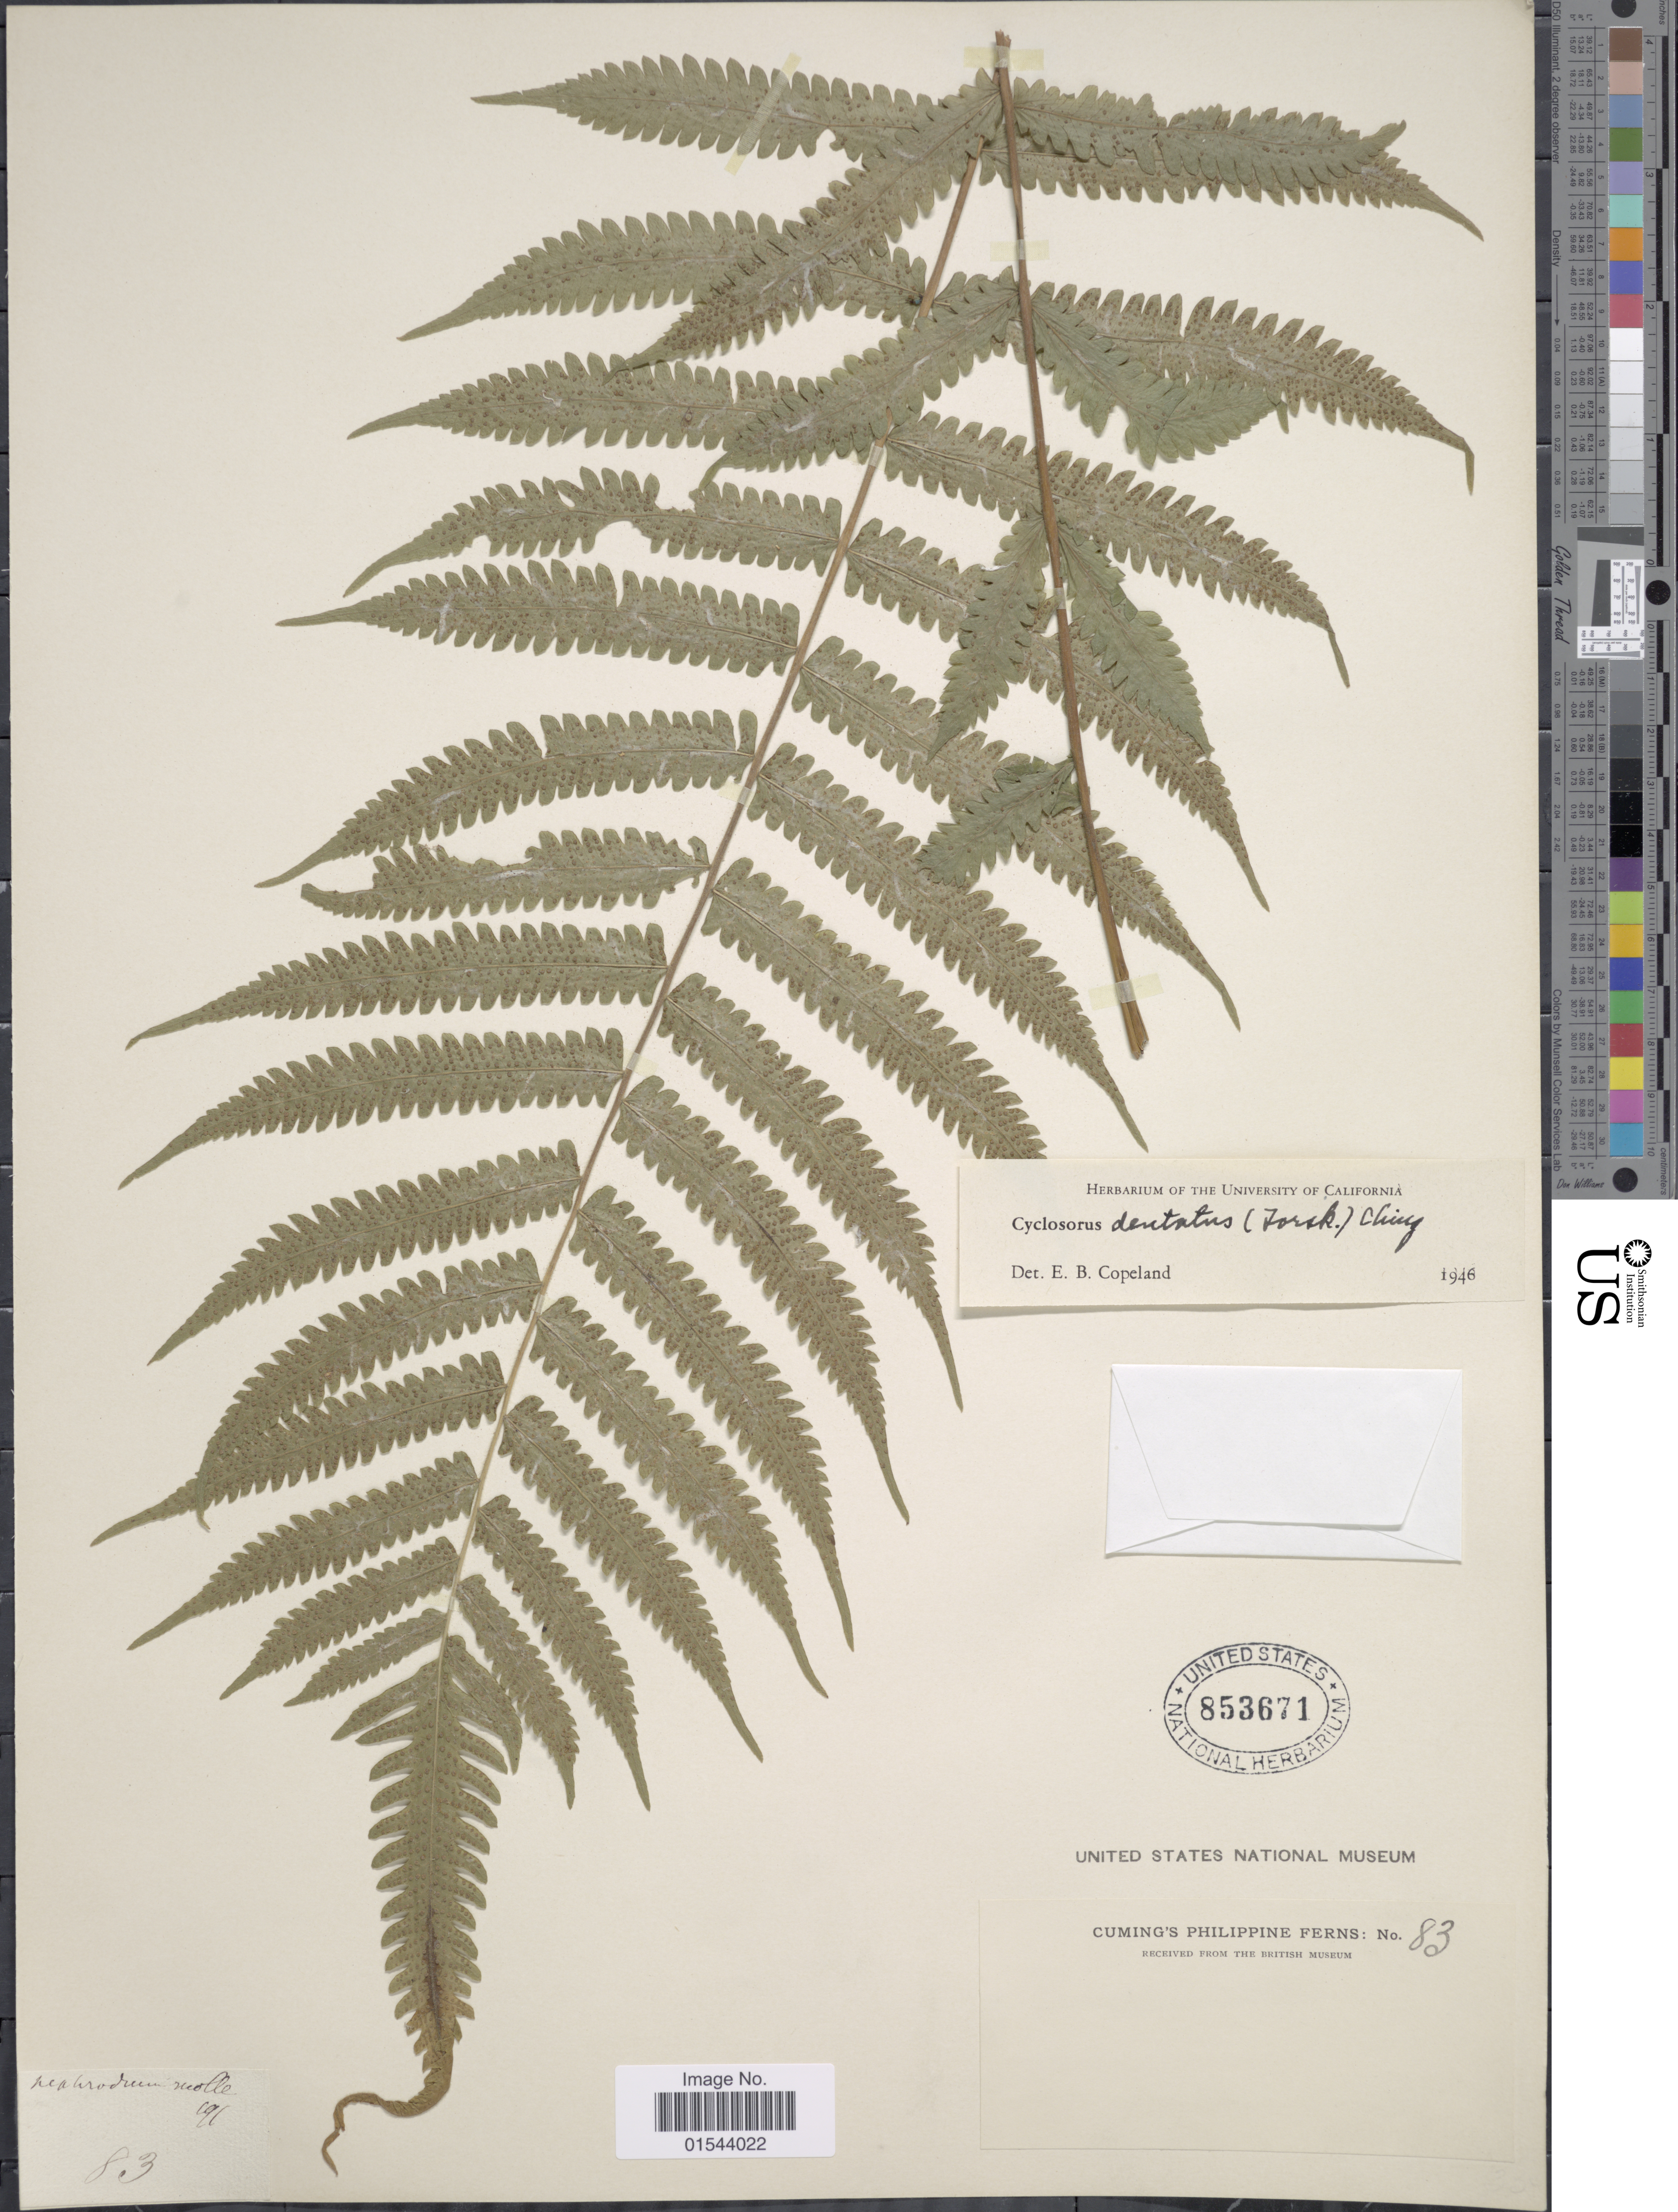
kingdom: Plantae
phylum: Tracheophyta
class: Polypodiopsida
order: Polypodiales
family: Thelypteridaceae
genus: Christella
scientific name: Christella dentata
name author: (Forssk.) Brownsey & Jermy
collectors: -. Cuming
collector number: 83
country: Philippines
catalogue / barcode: US 853671